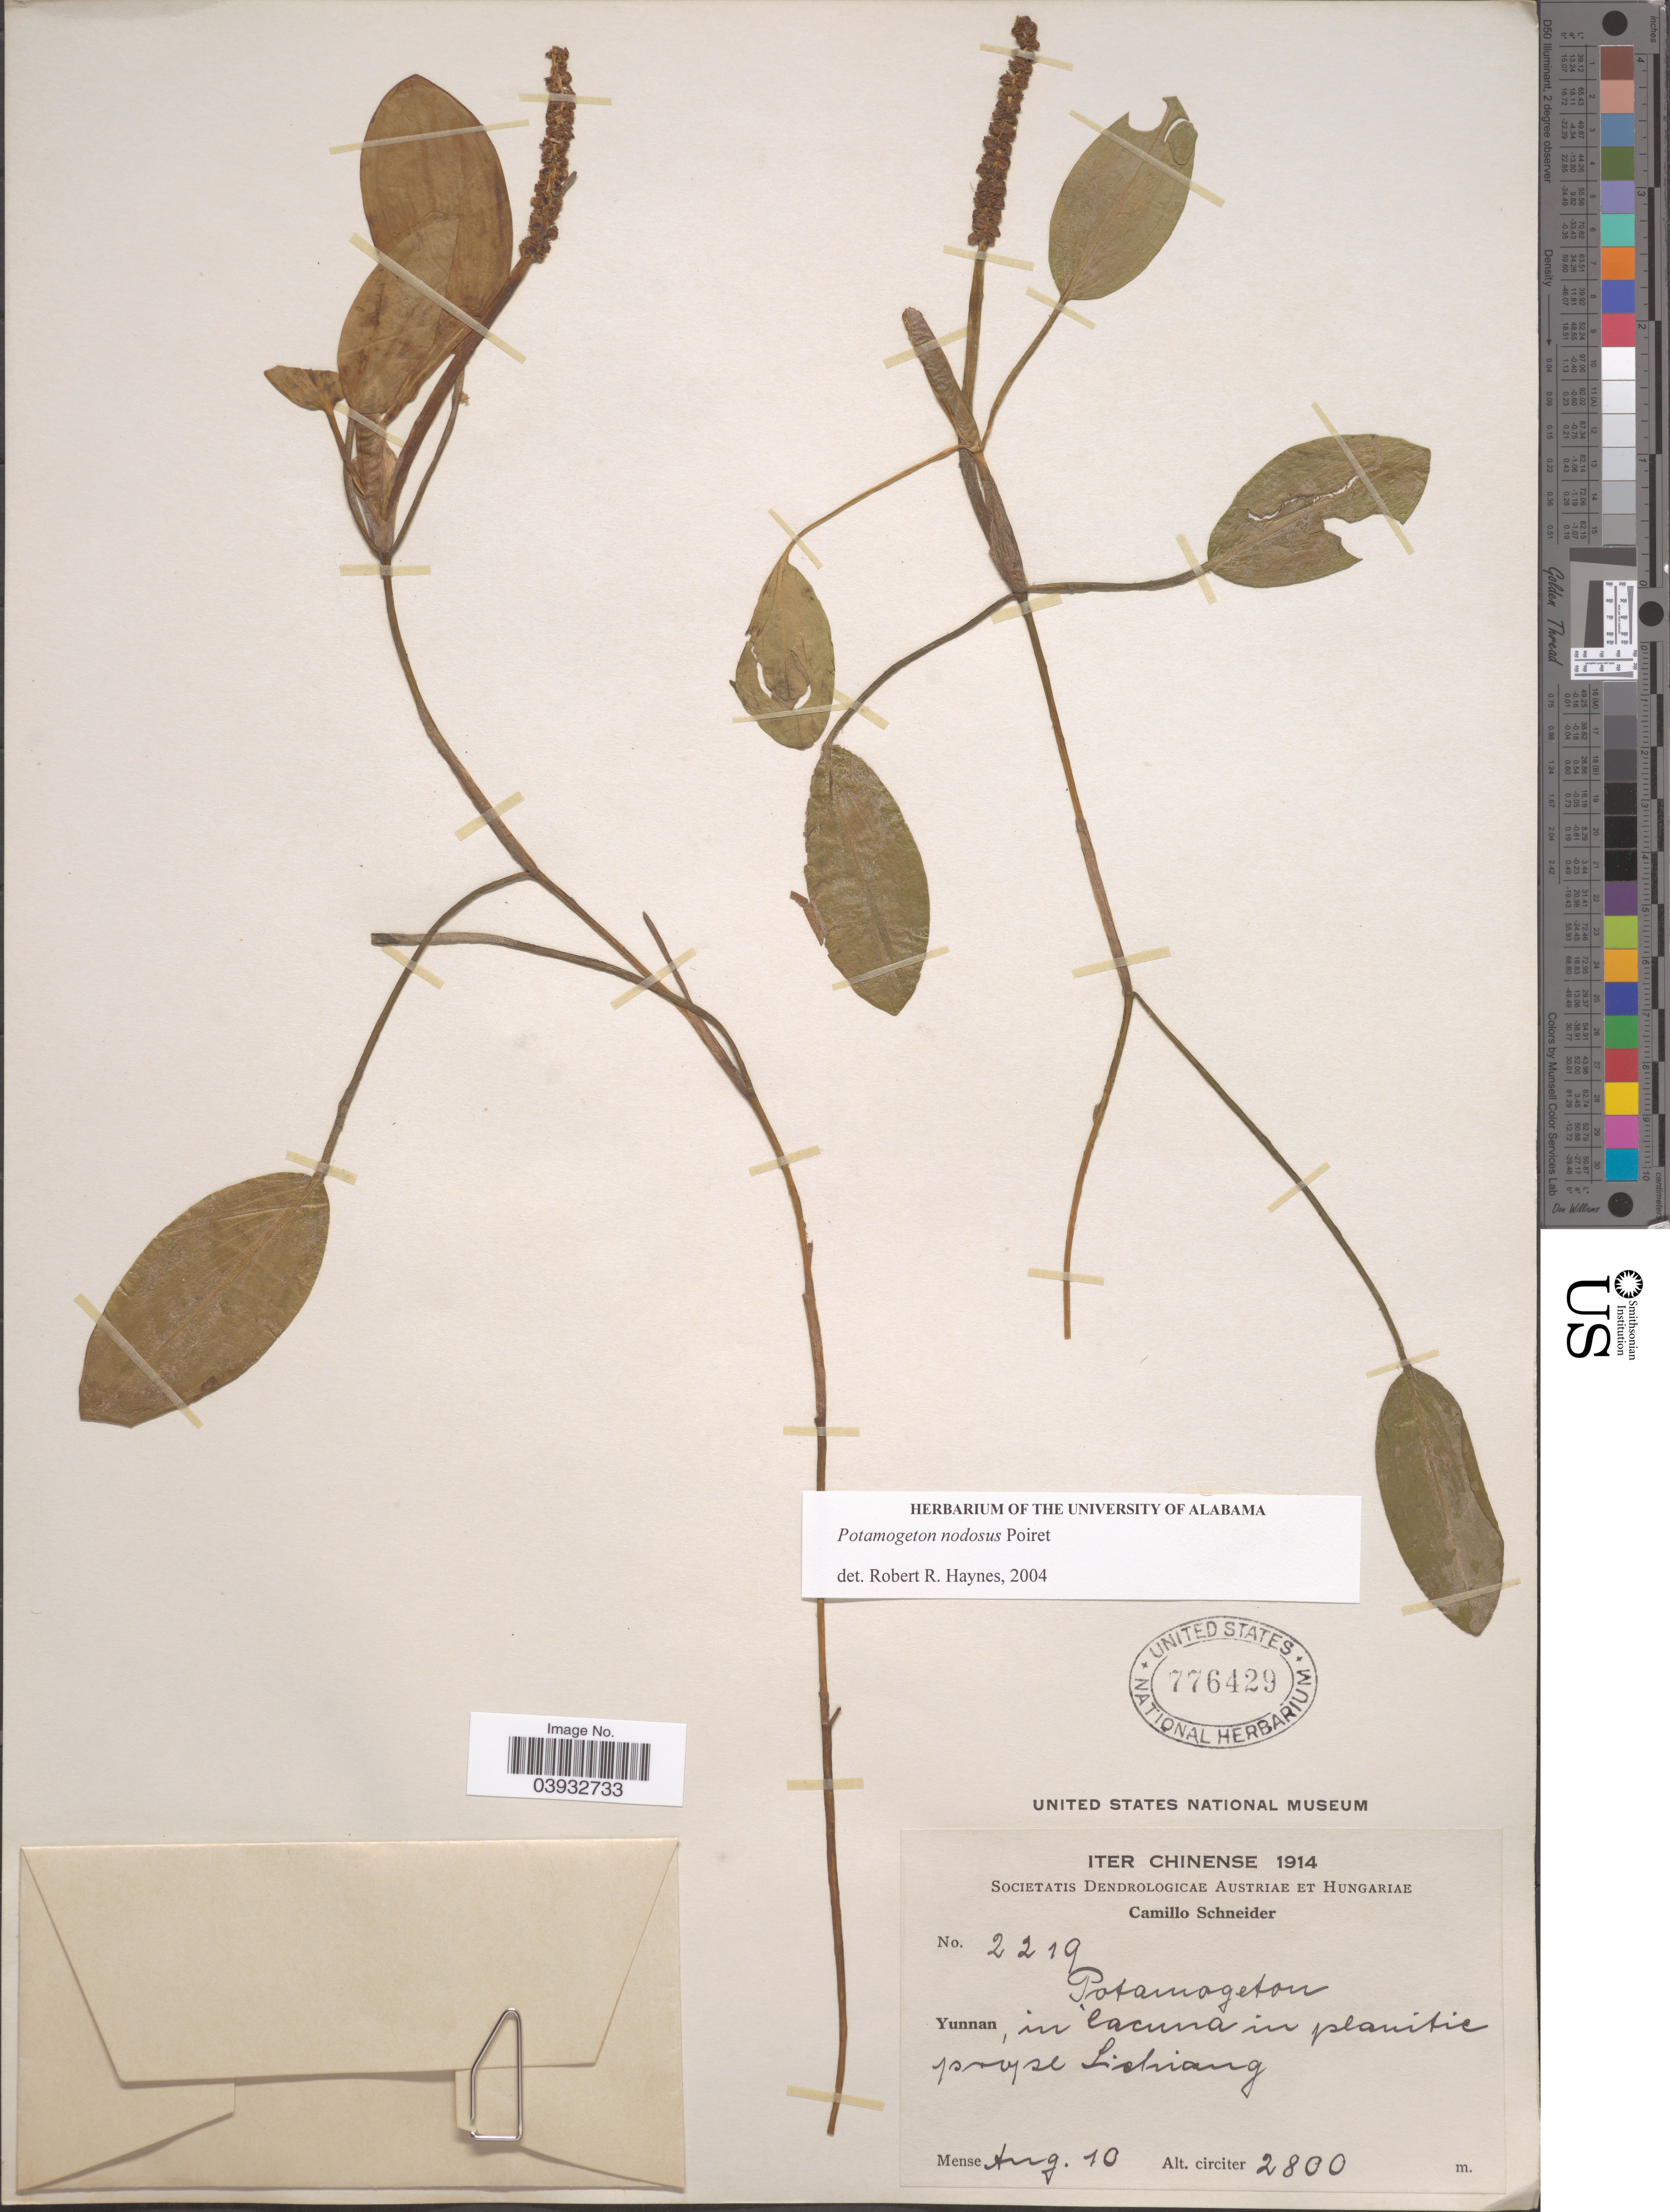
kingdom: Plantae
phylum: Tracheophyta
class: Liliopsida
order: Alismatales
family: Potamogetonaceae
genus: Potamogeton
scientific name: Potamogeton nodosus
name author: Poir.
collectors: C. K. Schneider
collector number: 2219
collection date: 1914-08-10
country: China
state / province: Yunnan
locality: prope Lichiang.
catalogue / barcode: US 776429